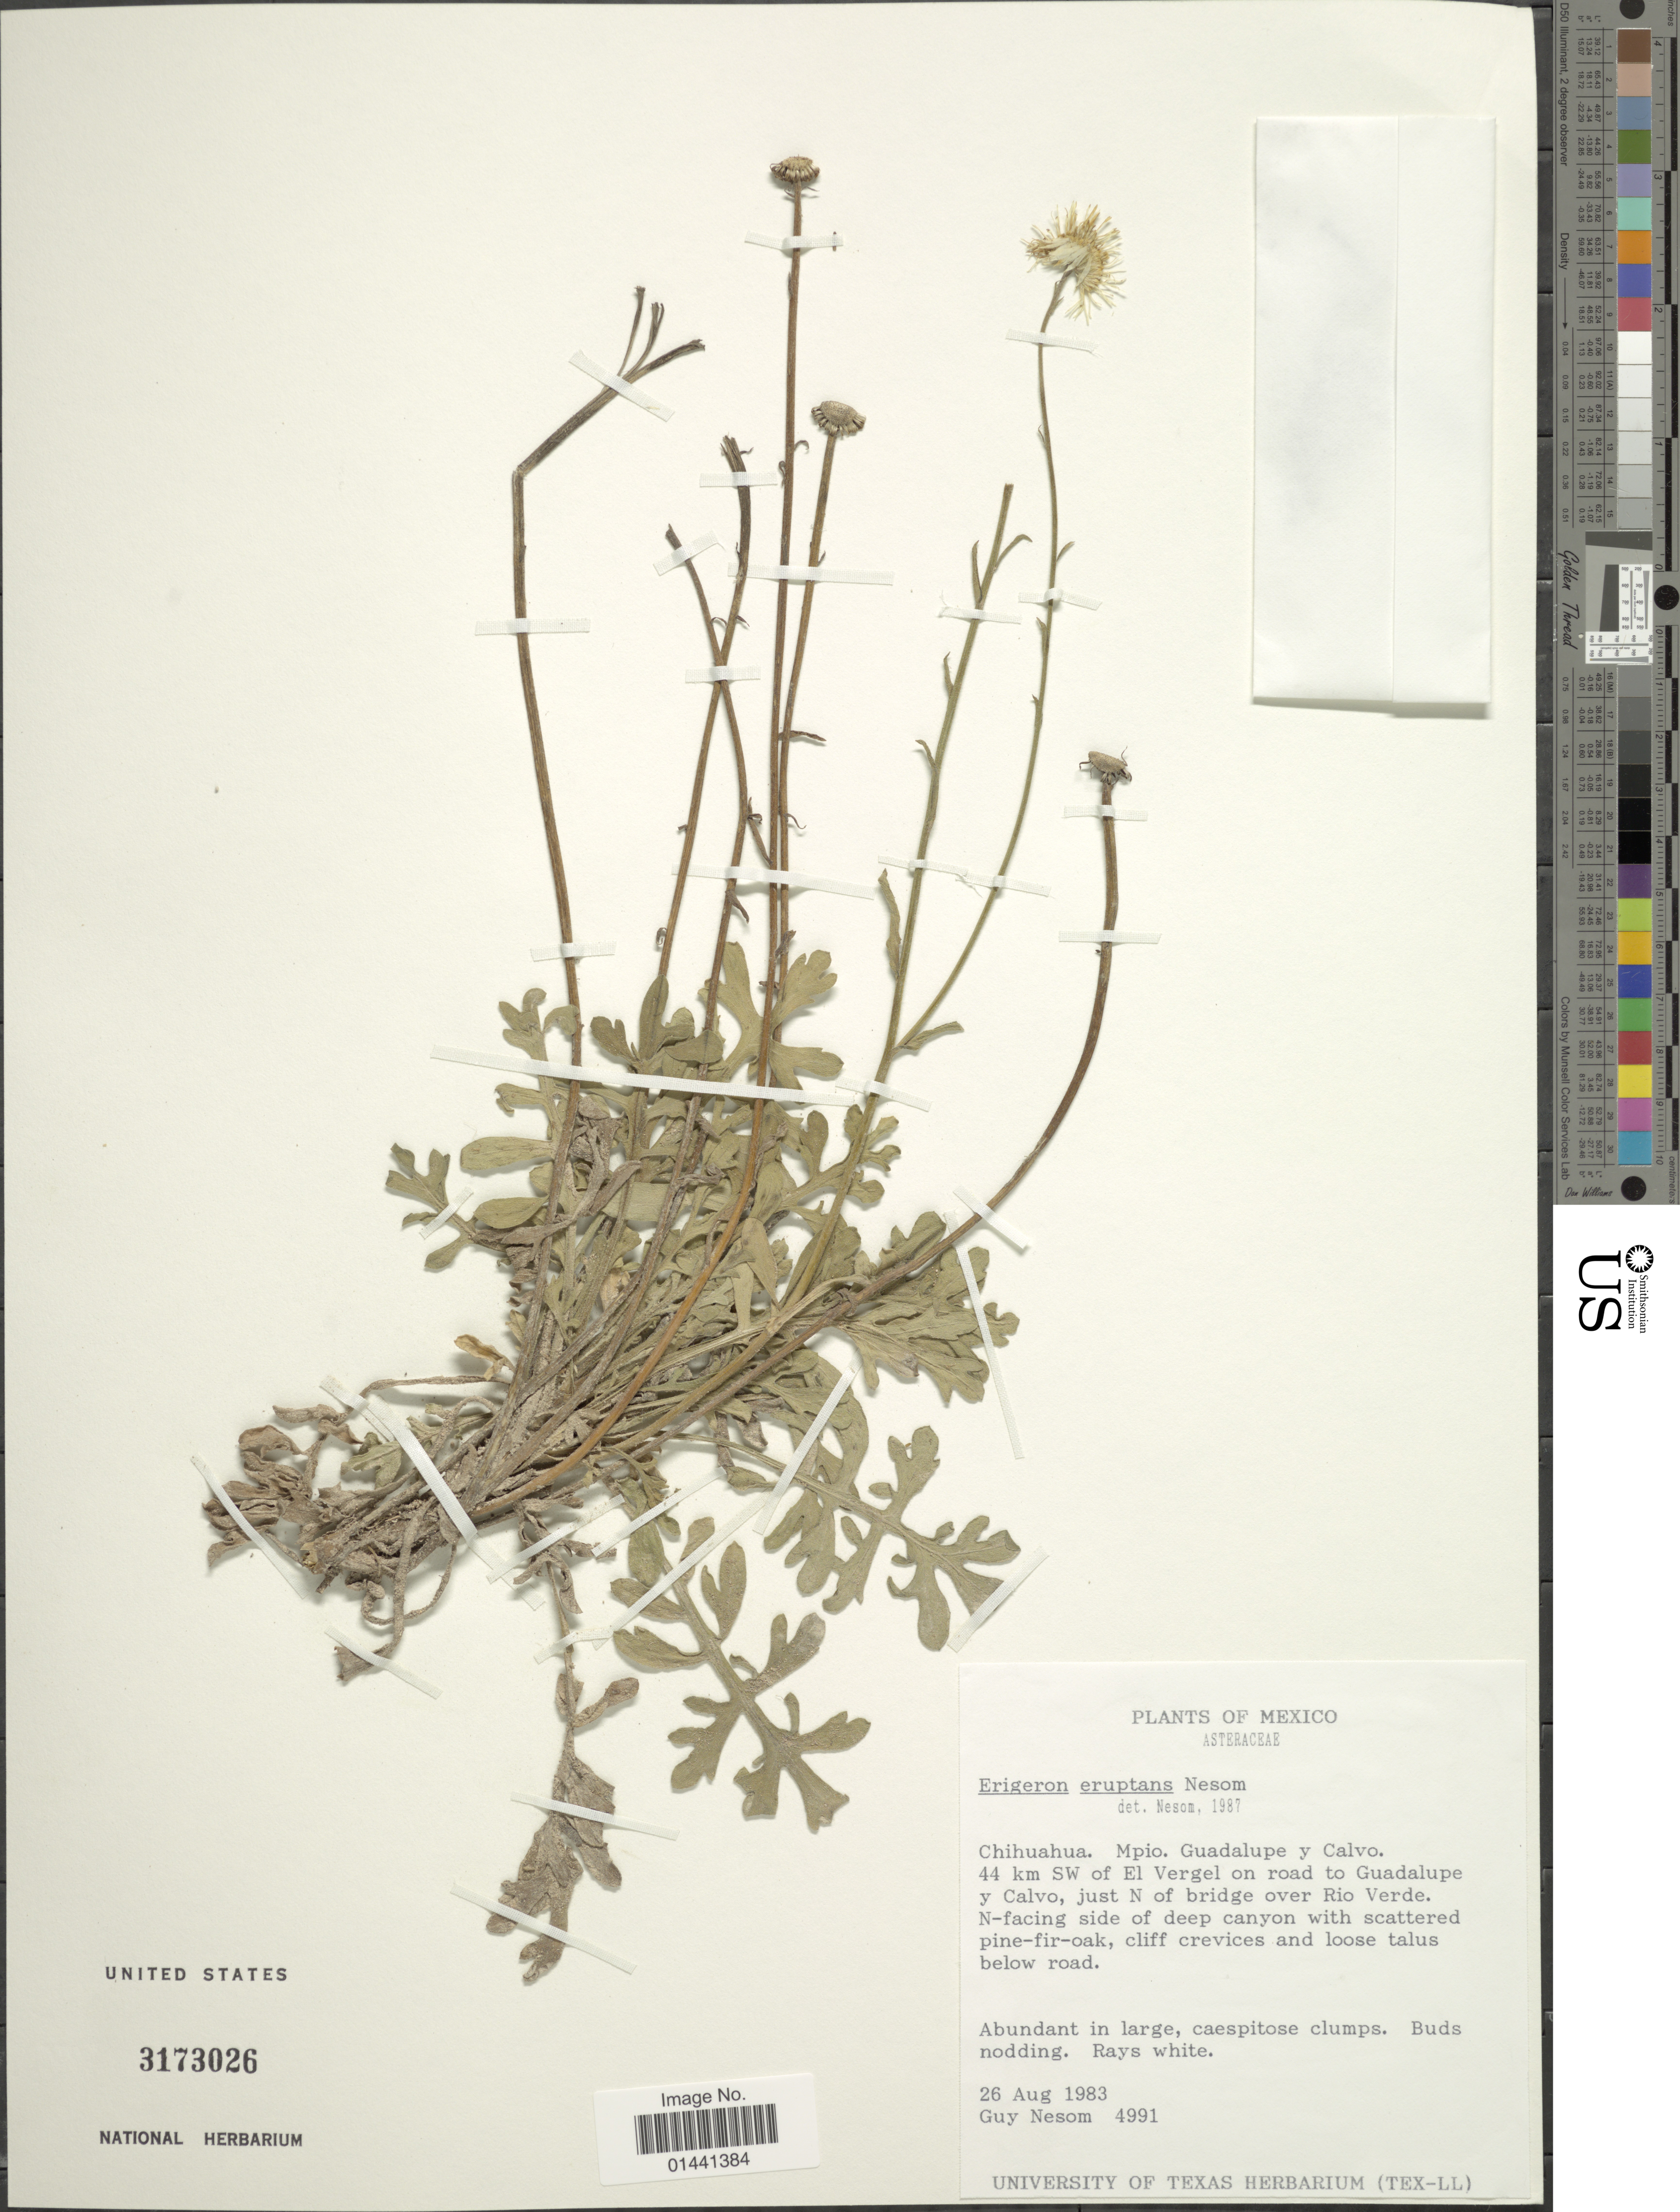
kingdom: Plantae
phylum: Tracheophyta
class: Magnoliopsida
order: Asterales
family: Asteraceae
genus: Erigeron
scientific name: Erigeron eruptans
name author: G.L. Nesom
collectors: G. Nesom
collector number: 4991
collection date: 1983-08-26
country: Mexico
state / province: Chihuahua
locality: Mpio. Guadalupe y Calvo. 44 km SW of El Vergel on road to Guadalipe y Calvo, just N of bridge over Rio Verde. N-facing side of deep canyon with scattered pine-fir-ak, cliff crevices and loose talus below road.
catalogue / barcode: US 3173026